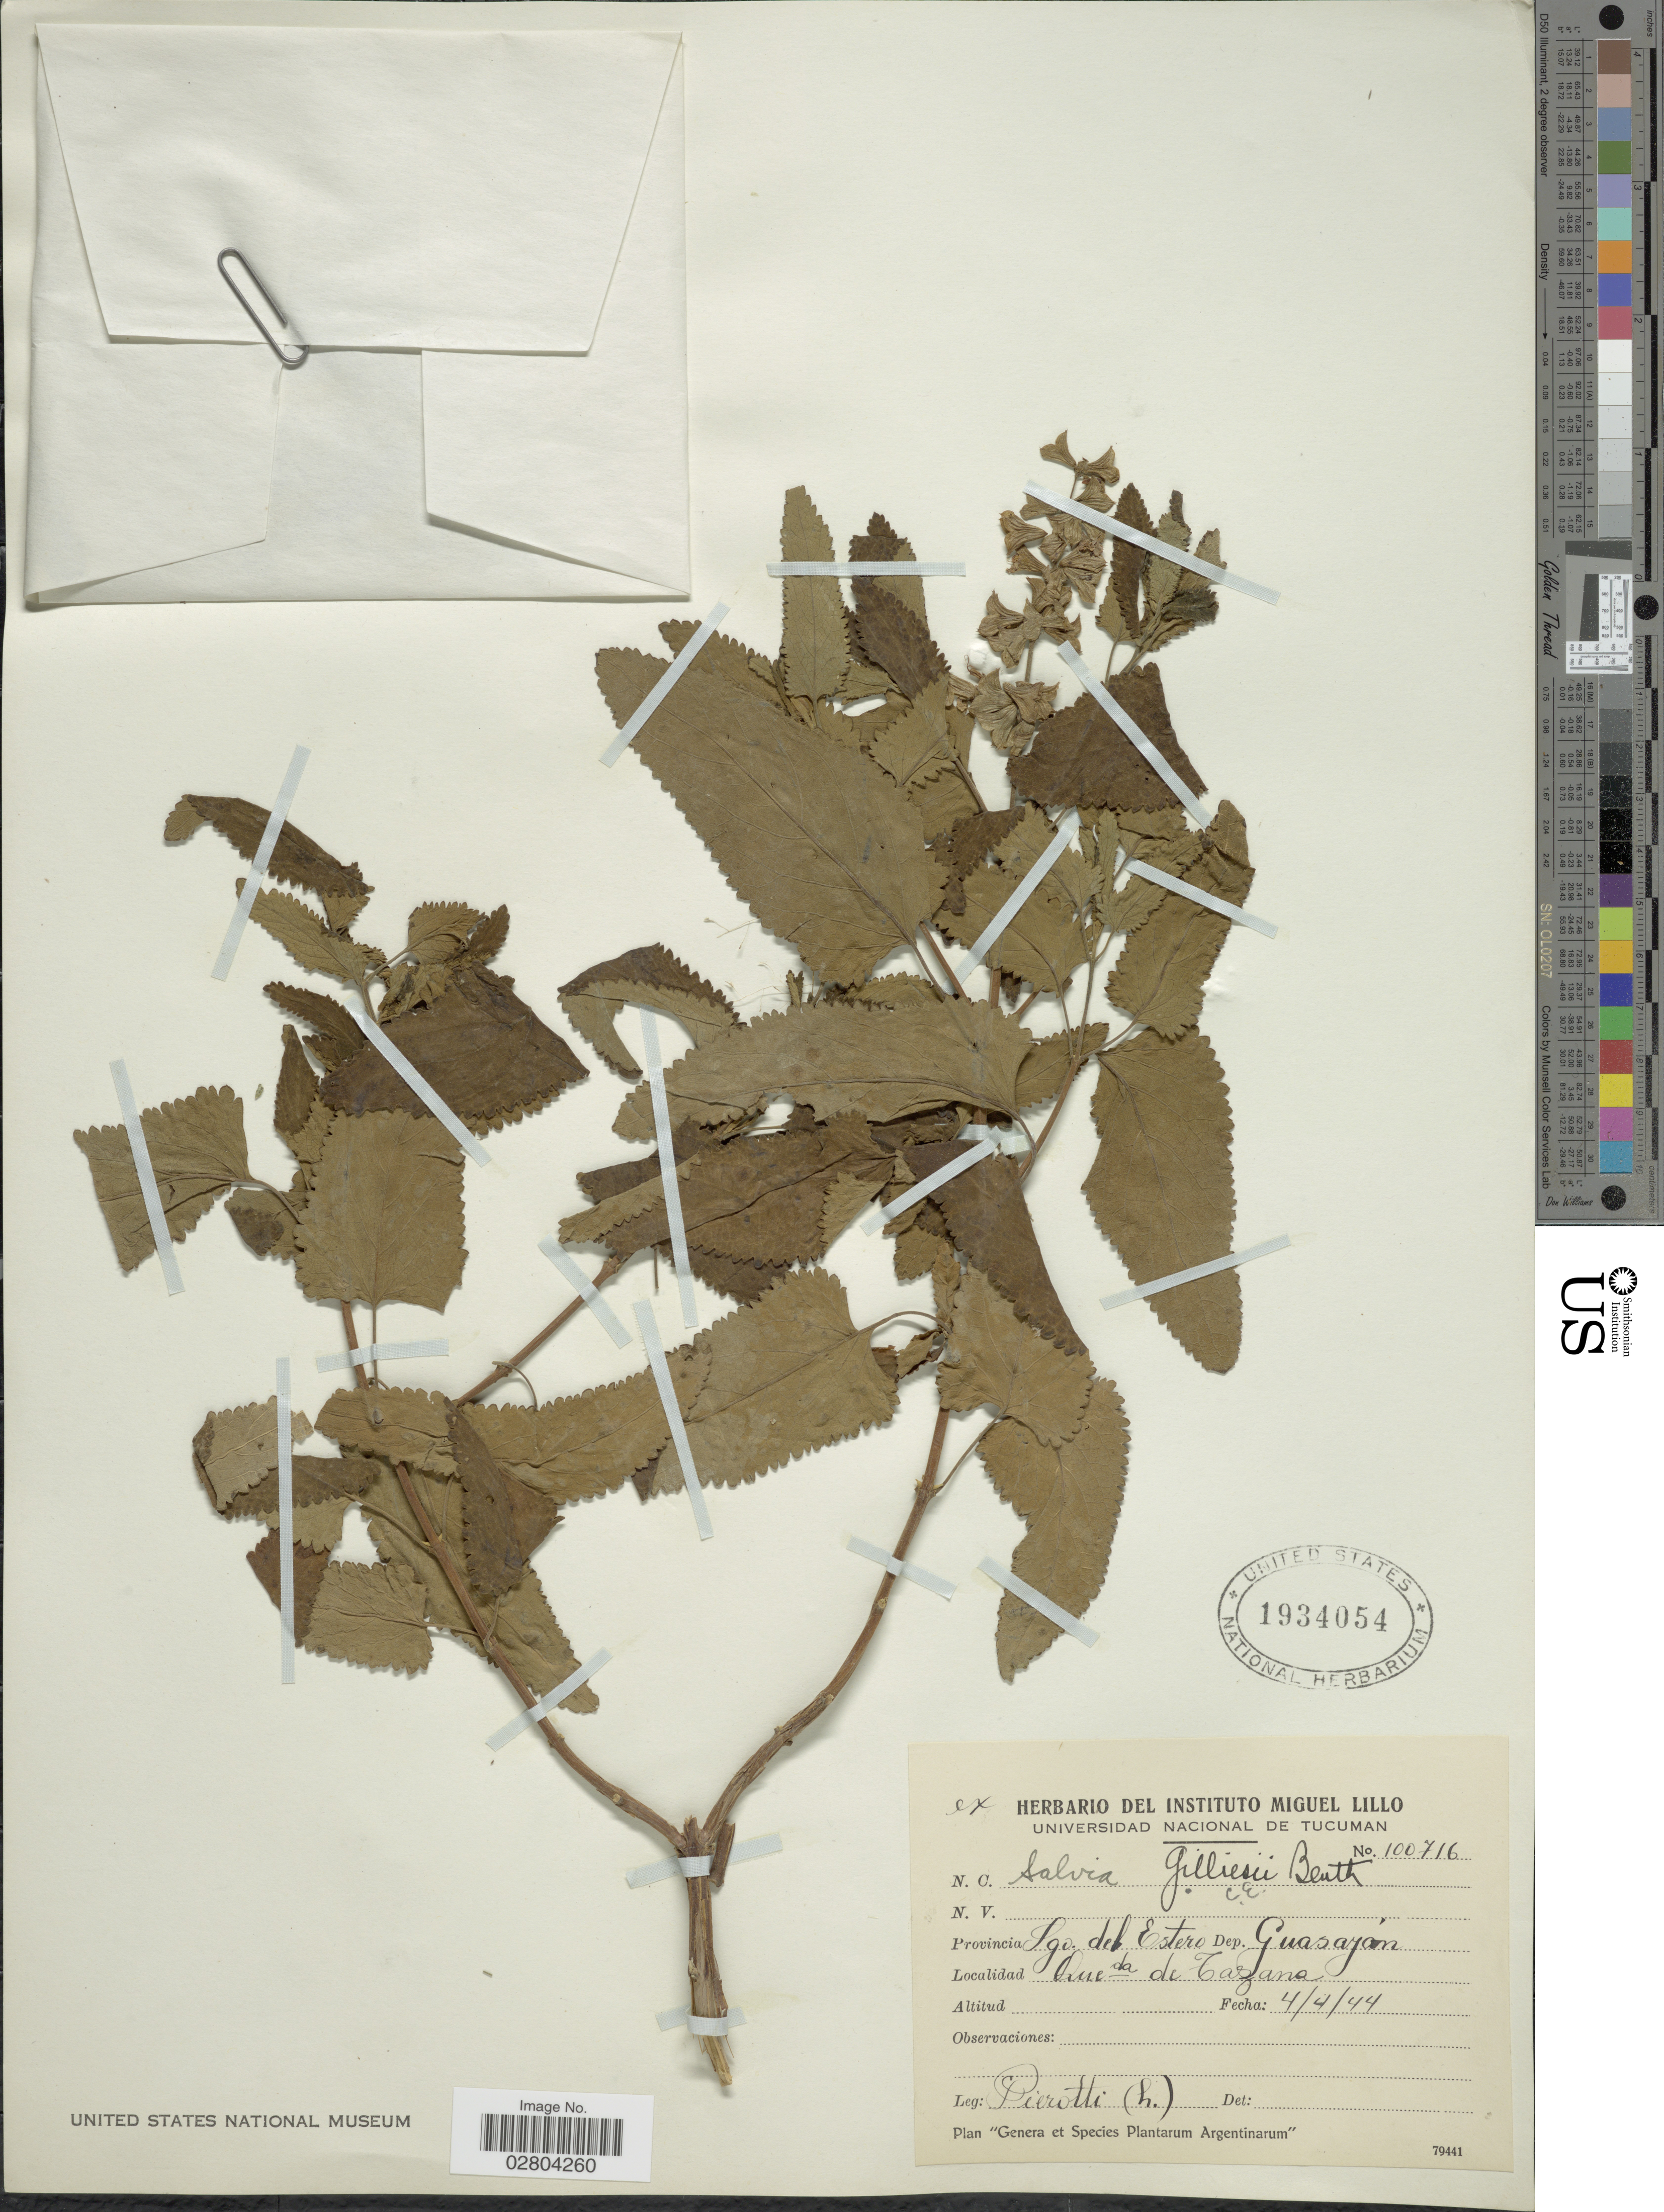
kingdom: Plantae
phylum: Tracheophyta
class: Magnoliopsida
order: Lamiales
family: Lamiaceae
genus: Salvia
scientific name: Salvia cuspidata subsp. gilliesii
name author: (Benth.) J.R.I. Wood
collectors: S. A. Pierotti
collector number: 100716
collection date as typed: Transcribed d/m/y: 4/4/44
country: Argentina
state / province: Santiago del Estero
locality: Sgo. del Estero. Dep. Guasayan. Quebrada de Tazana. Argentinarum.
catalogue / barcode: US 1934054